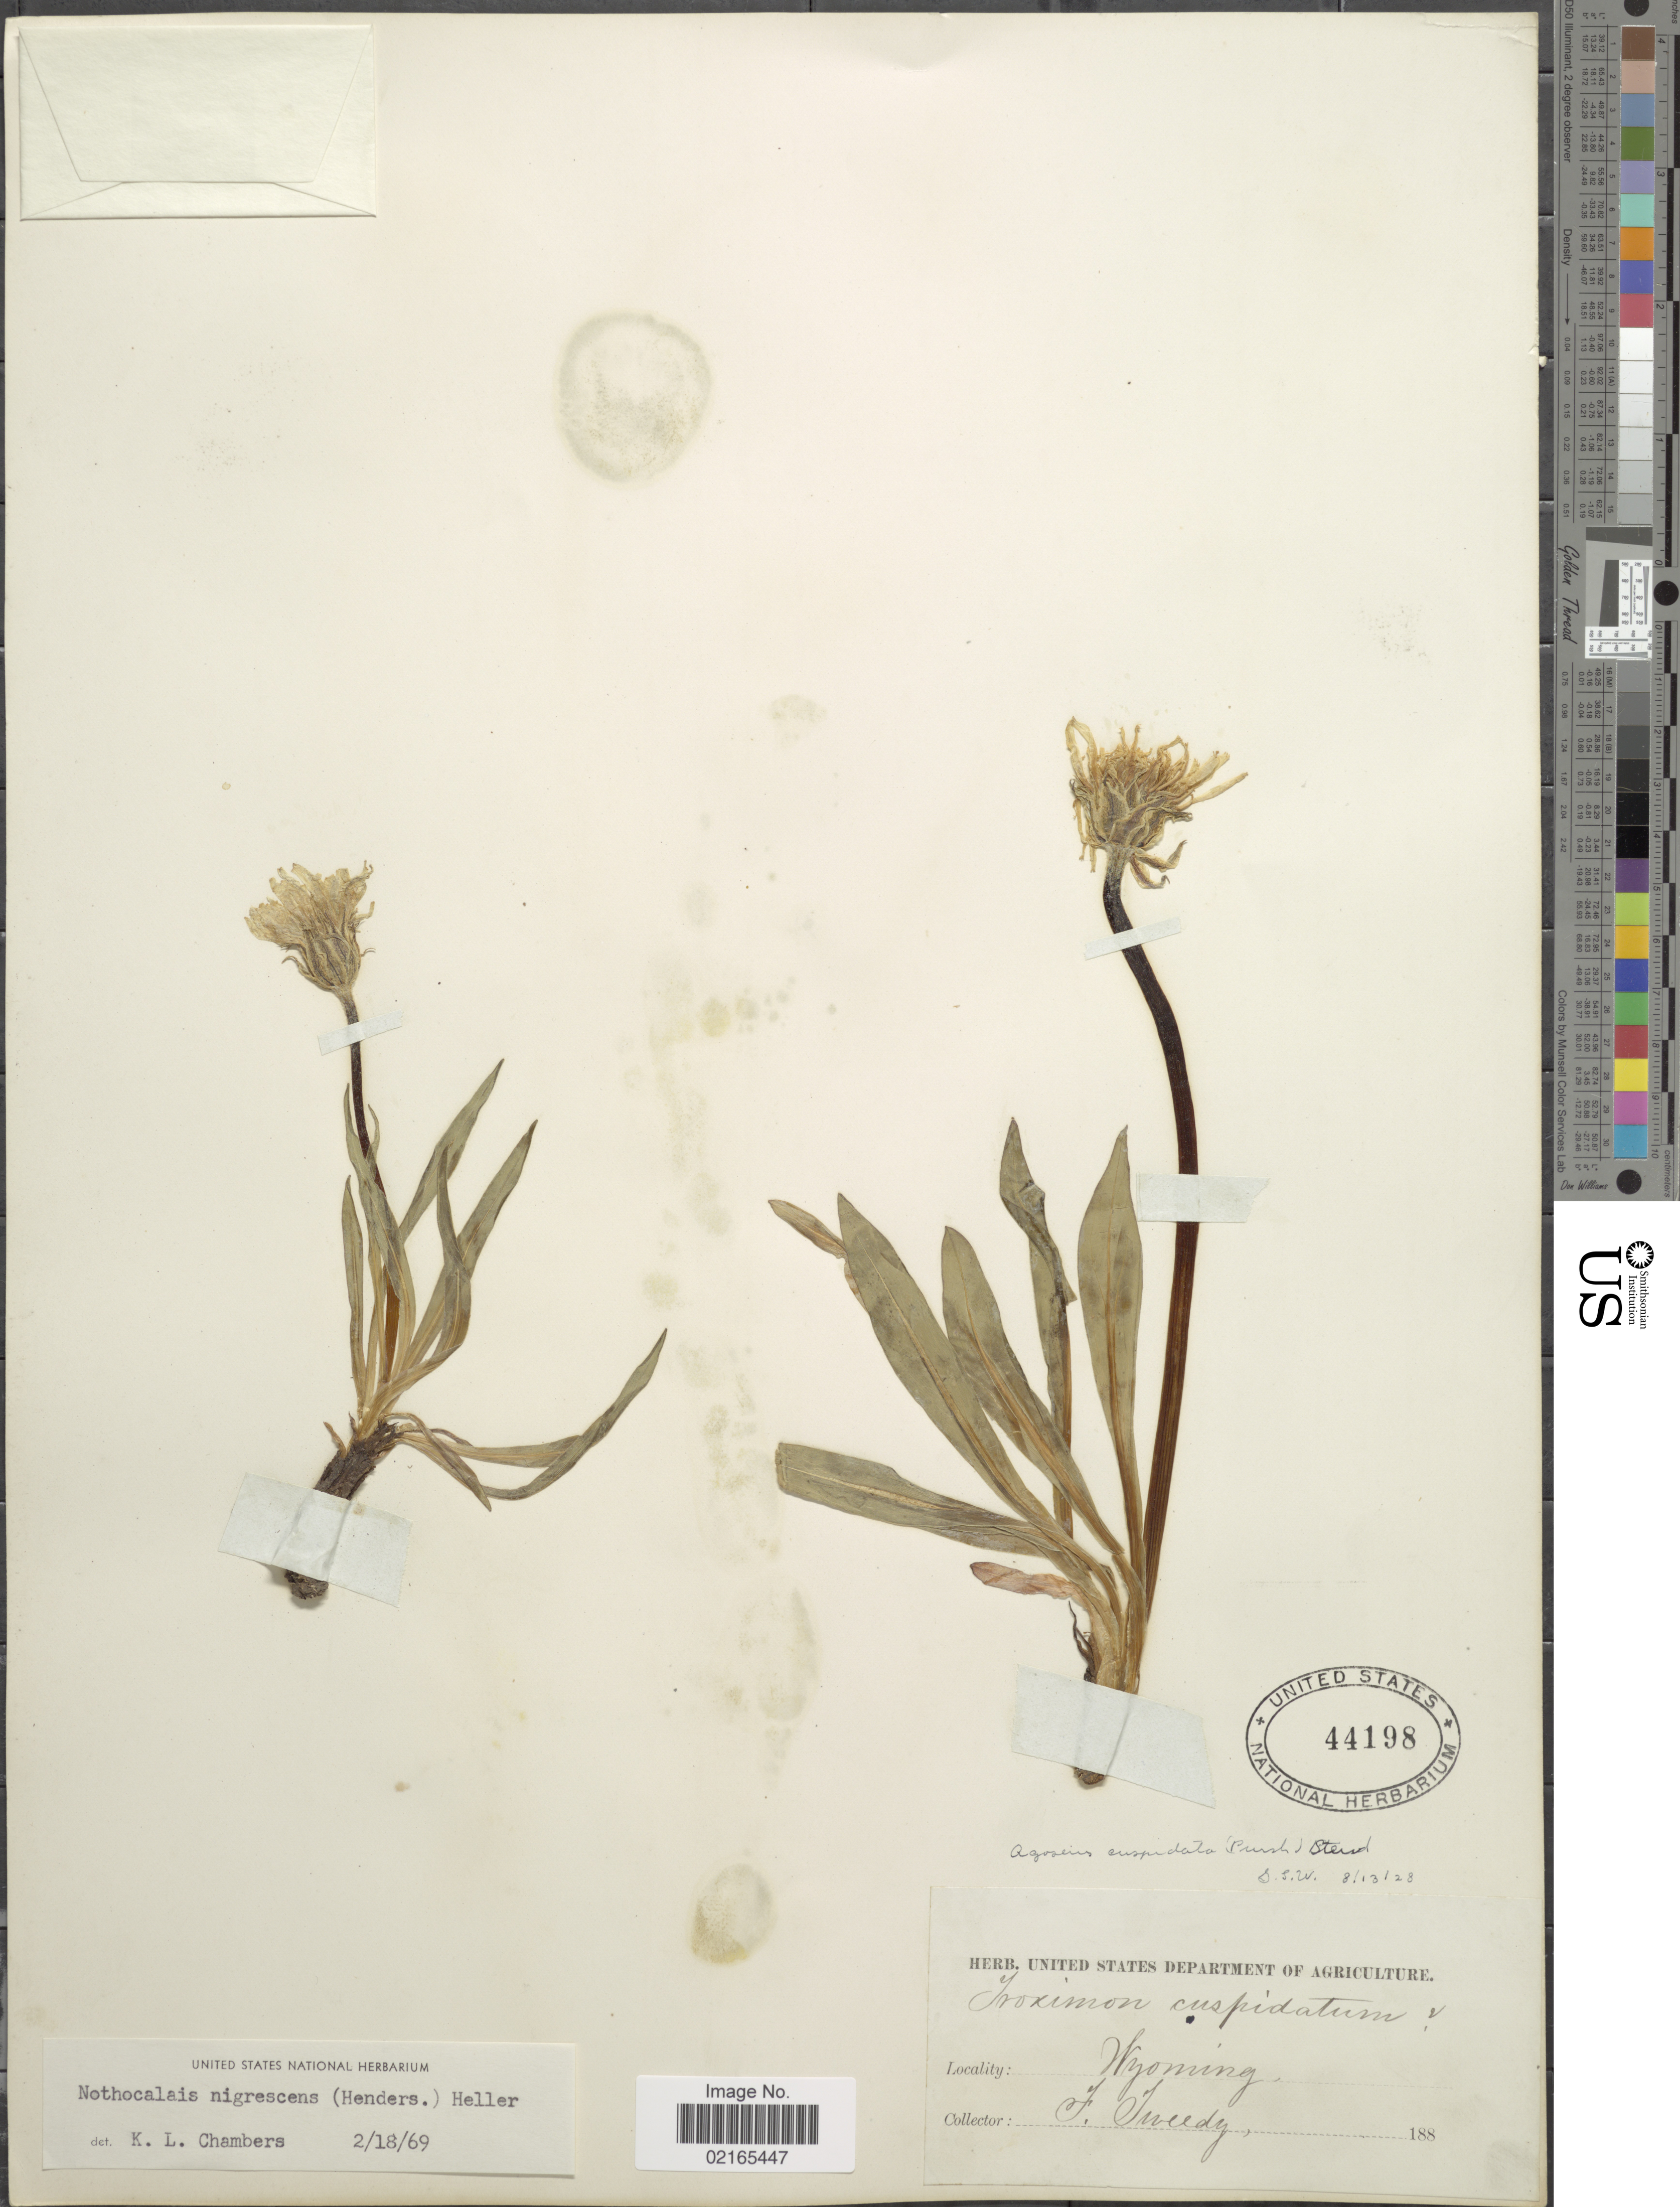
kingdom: Plantae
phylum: Tracheophyta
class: Magnoliopsida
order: Asterales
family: Asteraceae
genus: Nothocalais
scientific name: Nothocalais nigrescens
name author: (L.F. Hend.) A. Heller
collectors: F. Tweedy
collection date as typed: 188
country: United States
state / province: Wyoming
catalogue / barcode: US 44198